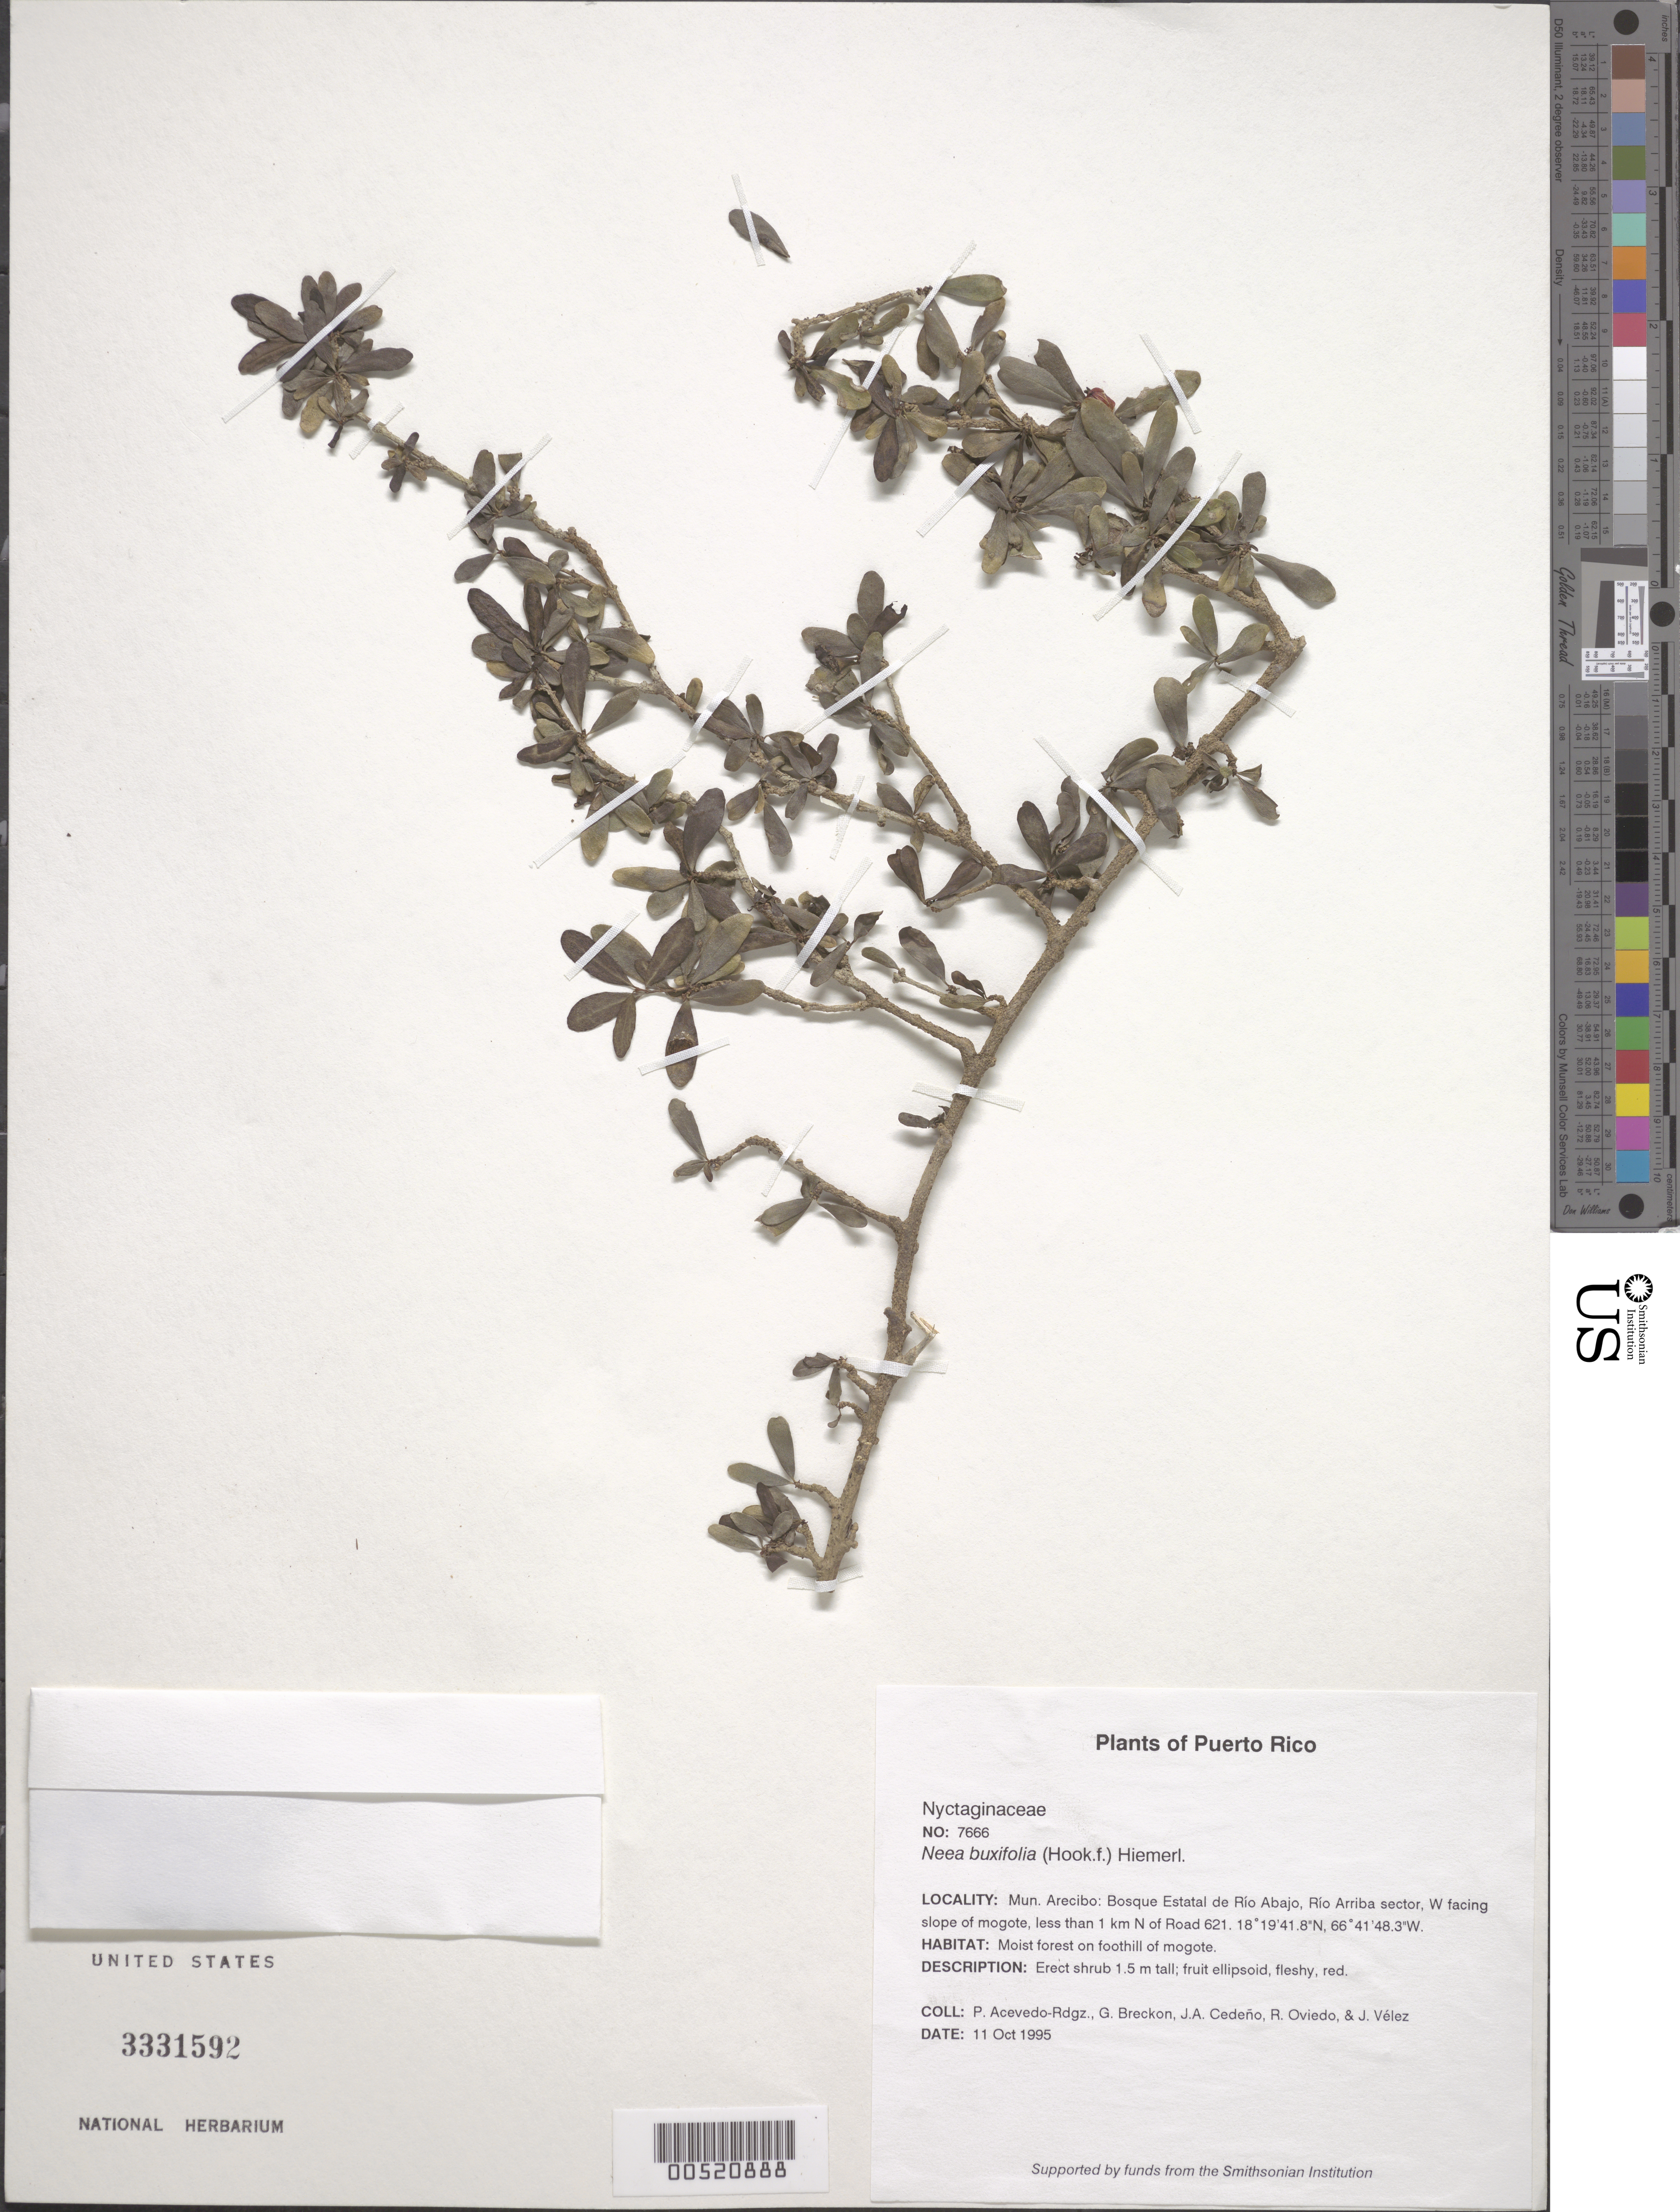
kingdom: Plantae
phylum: Tracheophyta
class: Magnoliopsida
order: Caryophyllales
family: Nyctaginaceae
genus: Neea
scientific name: Neea buxifolia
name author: (Hook. f.) Heimerl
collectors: P. Acevedo-Rodr., G. J. Breckon, J. A. Cedeño M., R. Oviedo & J. Vélez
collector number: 7666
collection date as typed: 11 Oct 1995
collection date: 1995-10-11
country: Puerto Rico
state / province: Arecibo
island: Puerto Rico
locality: Arecibo; Bosque de Río Abajo, Río Arriba sector, W facing slope of mogote, less than 1 km N of Road 621.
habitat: Moist forest on foothill of mogote.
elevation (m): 300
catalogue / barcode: US 3331592